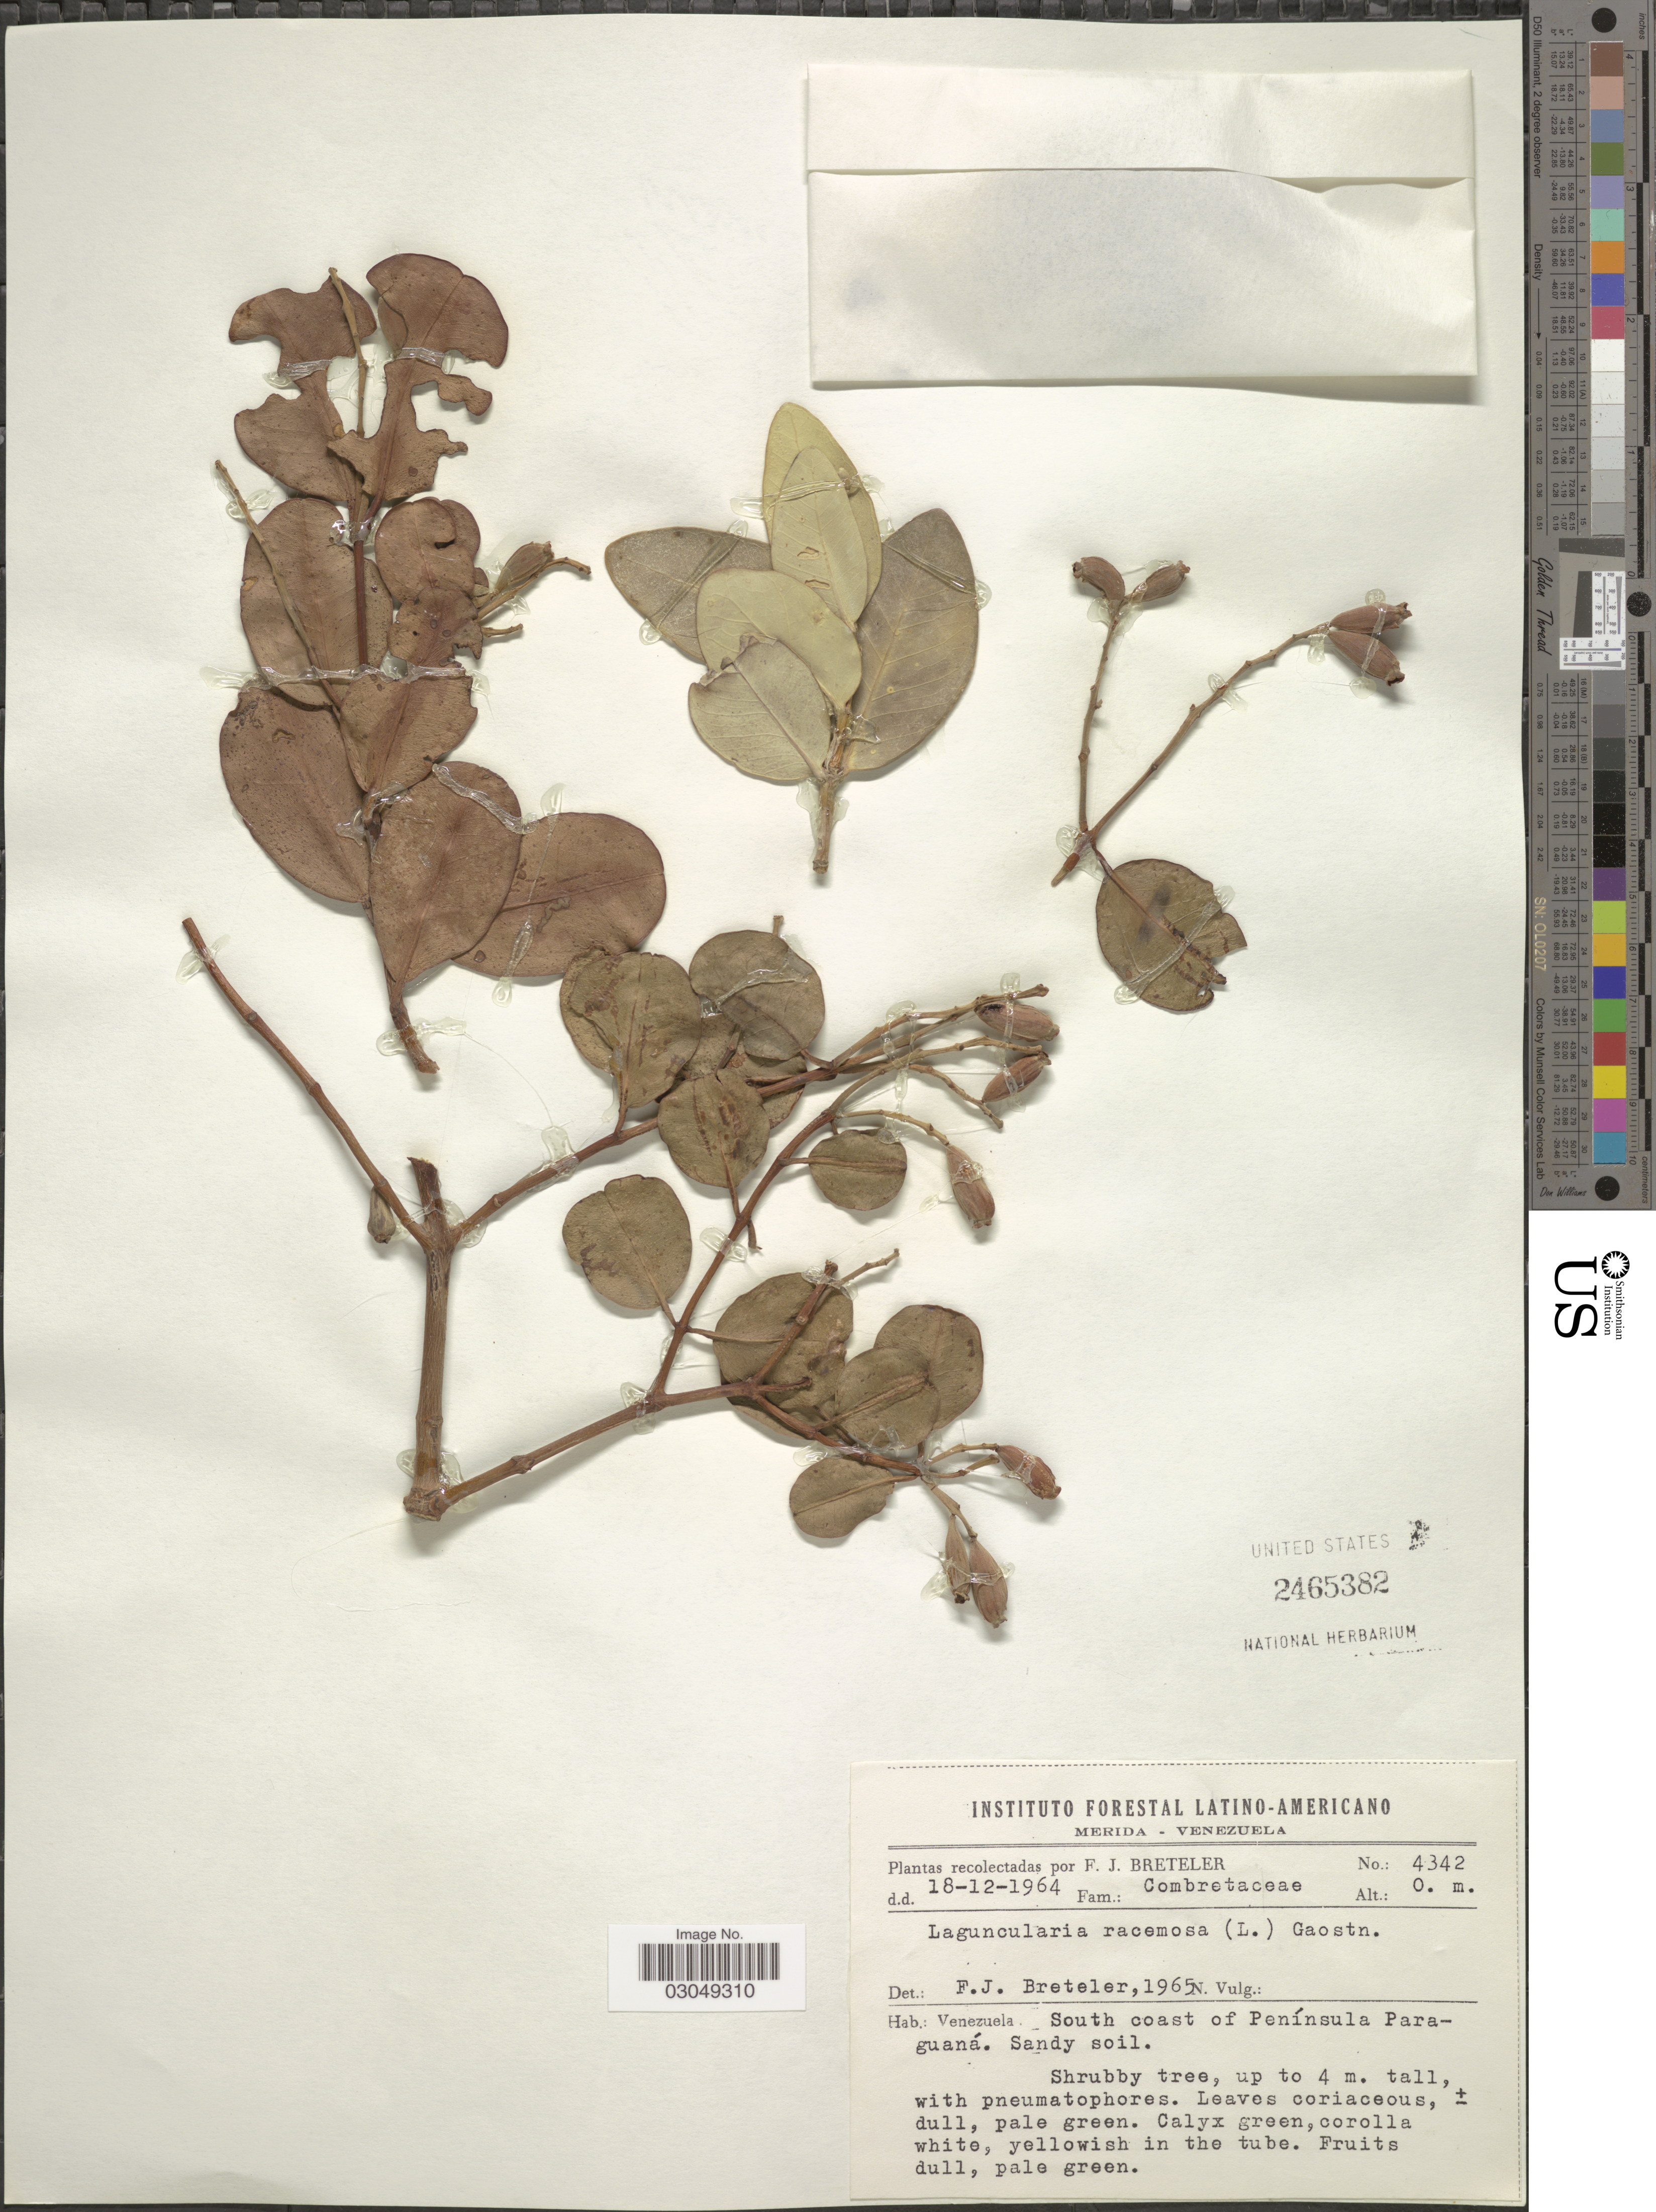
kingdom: Plantae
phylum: Tracheophyta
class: Magnoliopsida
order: Myrtales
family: Combretaceae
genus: Laguncularia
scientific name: Laguncularia racemosa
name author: (L.) C.F. Gaertn.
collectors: F. J. Breteler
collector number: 4342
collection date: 1964-12-18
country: Venezuela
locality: South coast of Península Paraguaná.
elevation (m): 0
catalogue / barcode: US 2465382